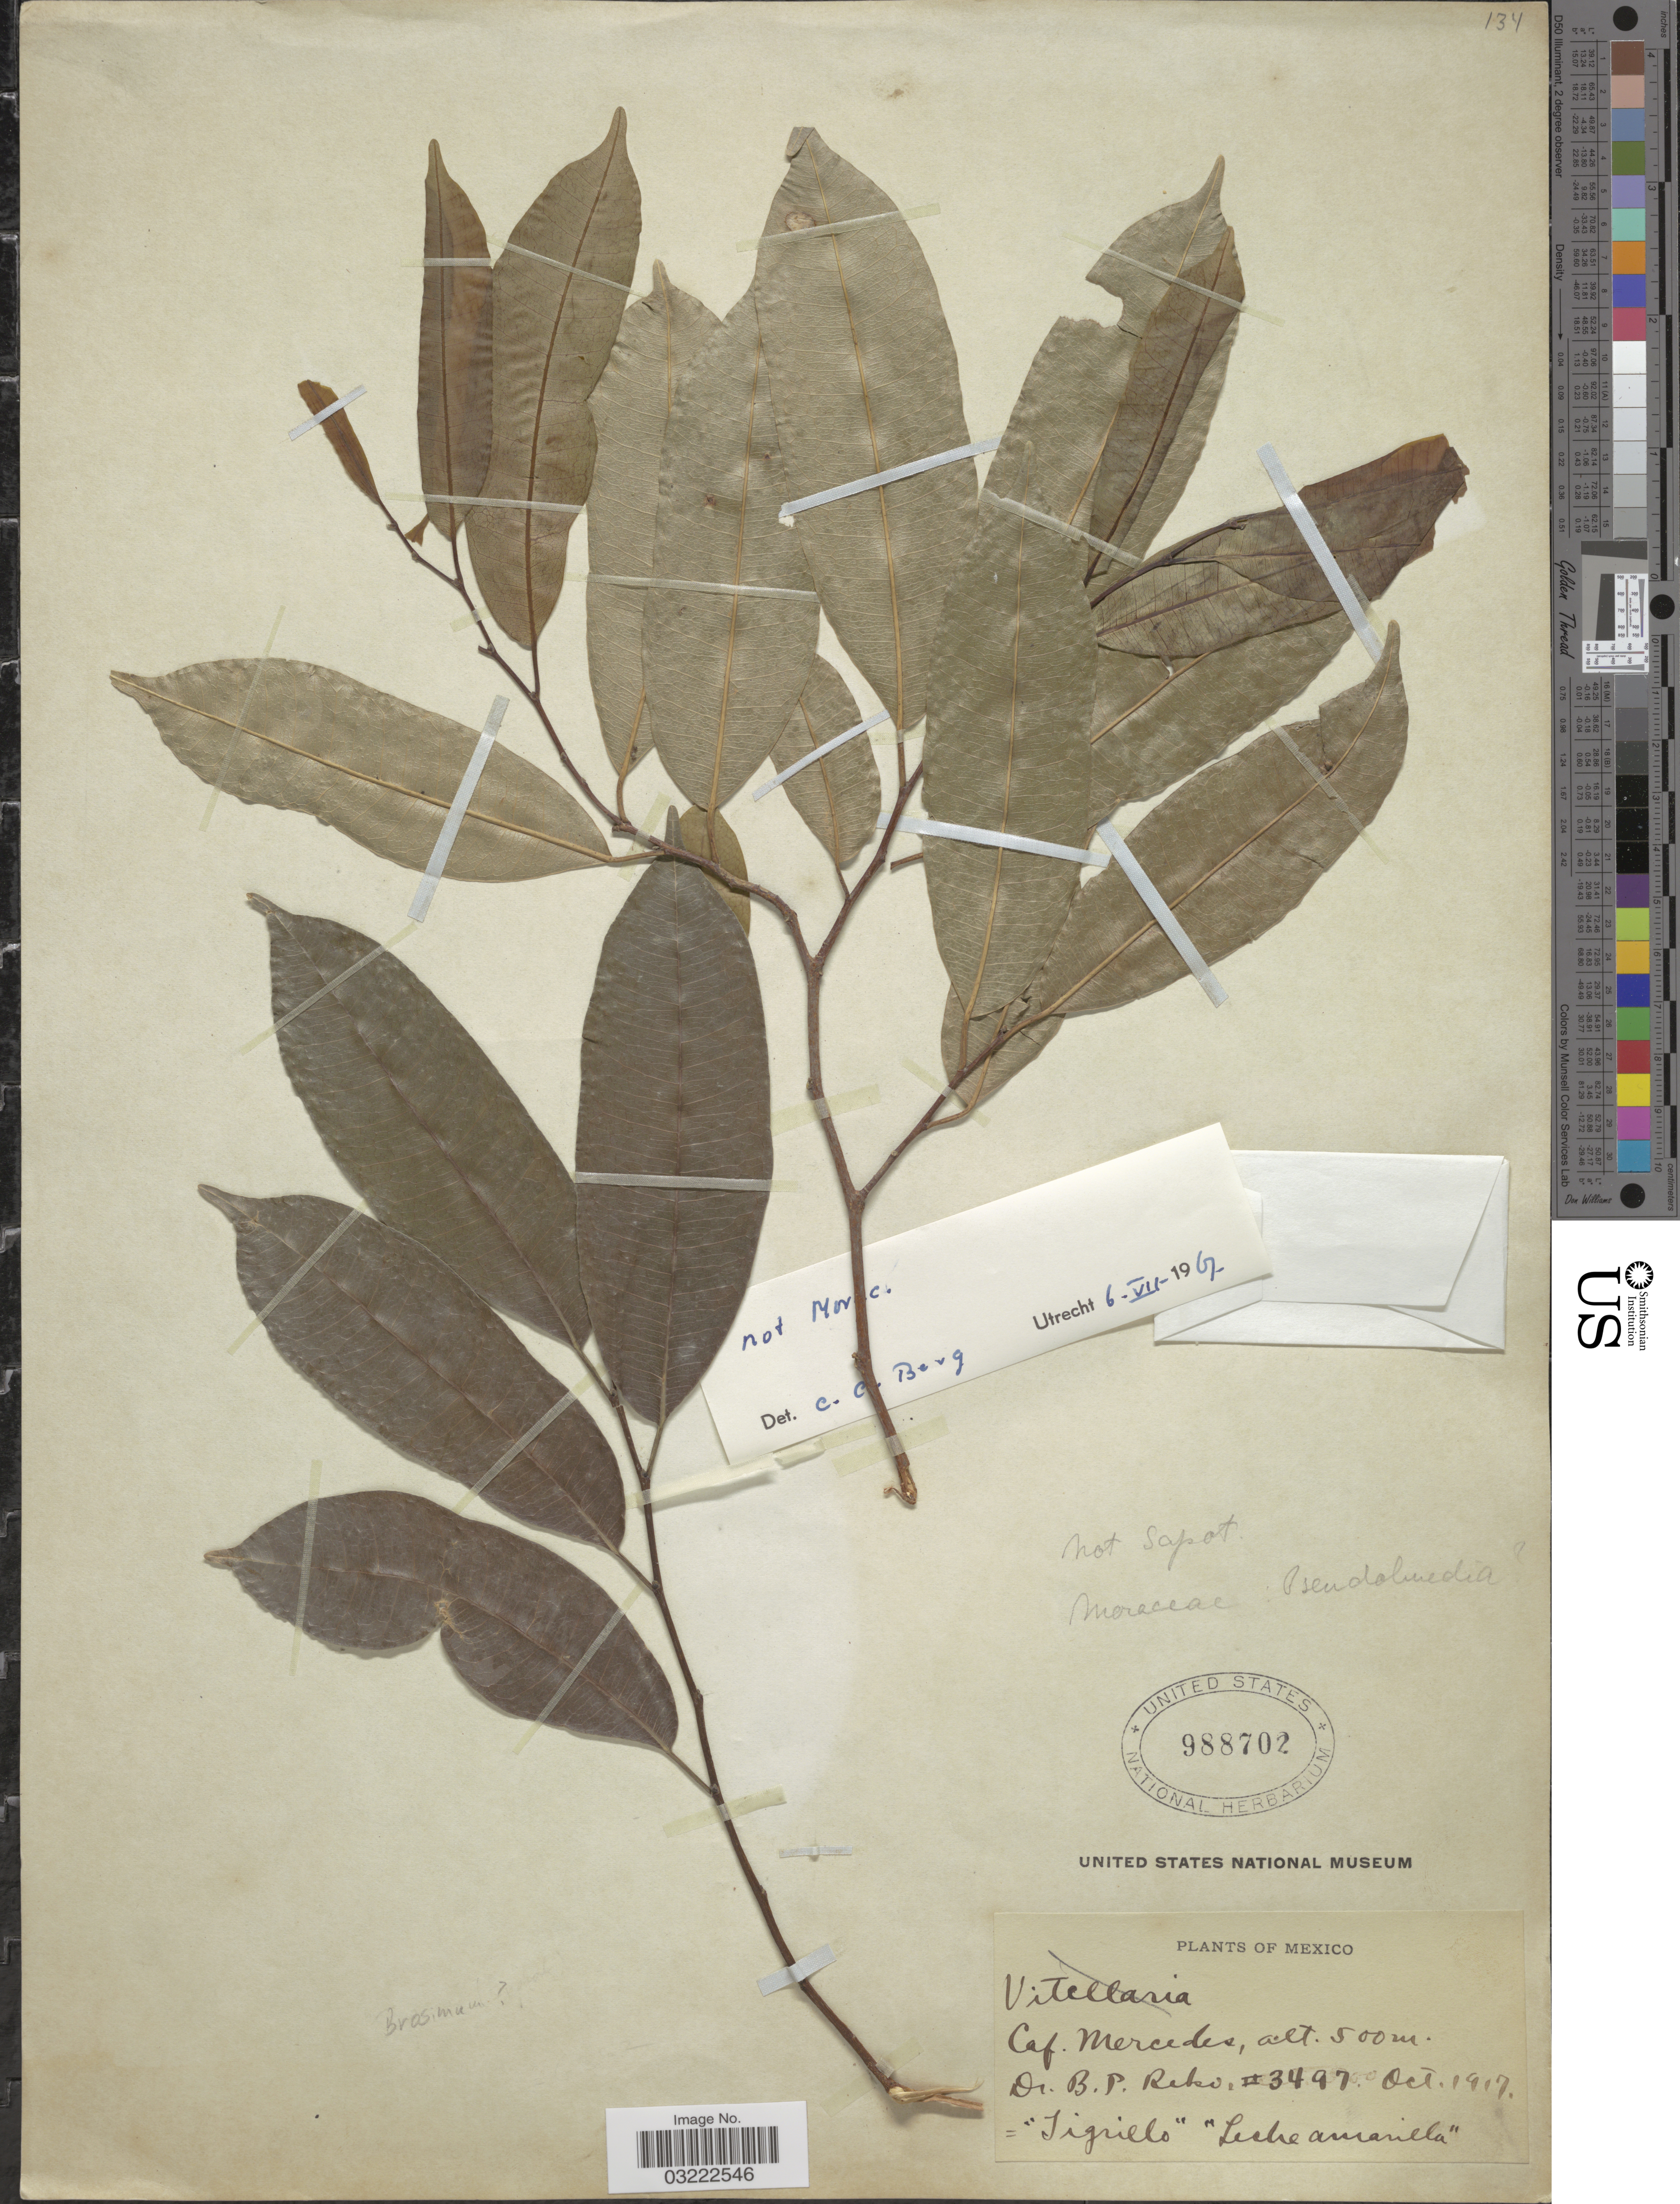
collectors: B. P. Reko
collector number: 3497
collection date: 1917-10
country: Mexico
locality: Caf. Mercedes.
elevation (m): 500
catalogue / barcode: US 988702